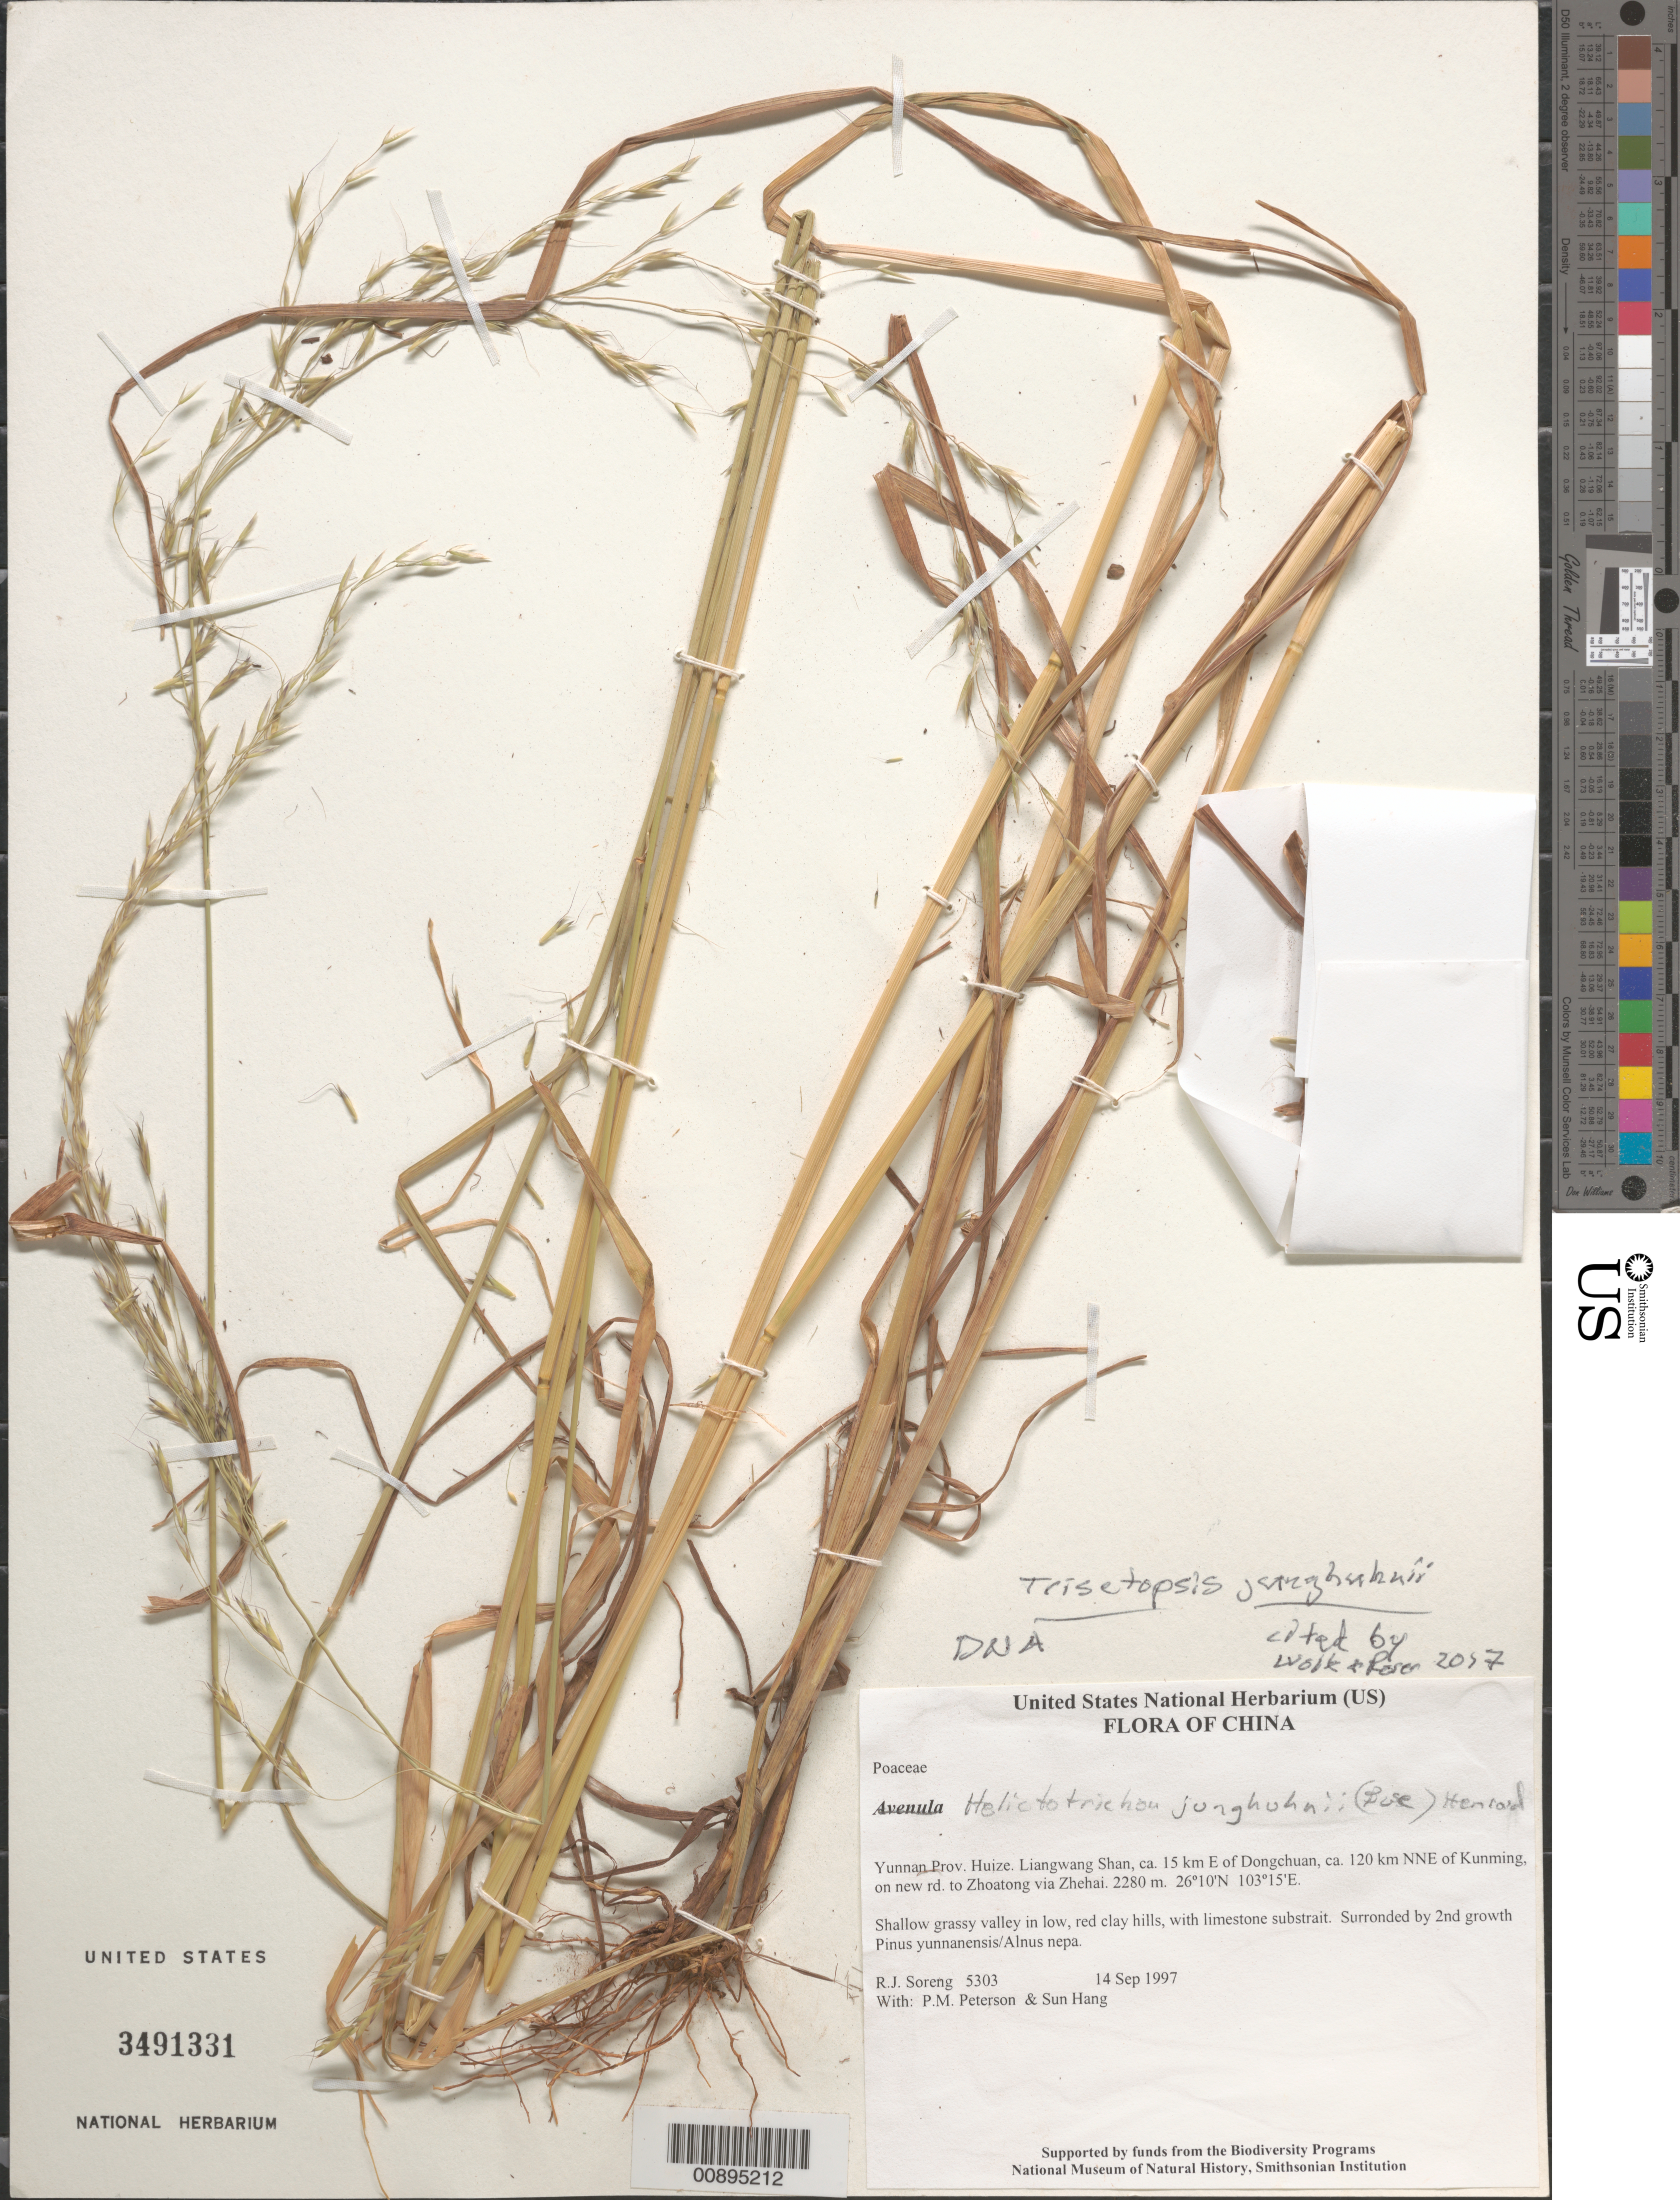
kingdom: Plantae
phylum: Tracheophyta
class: Liliopsida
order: Poales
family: Poaceae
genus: Trisetopsis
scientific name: Trisetopsis junghuhnii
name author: (Büse) Röser & Wölk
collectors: R. J. Soreng, P. M. Peterson & Sun Hang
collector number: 5303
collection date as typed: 14 Sep 1997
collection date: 1997-09-14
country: China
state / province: Yunnan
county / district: Huize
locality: Liangwang Shan, ca. 15 km E of Dongchuan, ca. 120 km NNE of Kunming, on new rd. to Zhoatong via Zhehai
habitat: Shallow grassy valley in low, red clay hills, with limestone substrait. Surronded by 2nd growth Pinus yunnanensis/Alnus nepa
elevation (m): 2280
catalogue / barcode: US 3491331